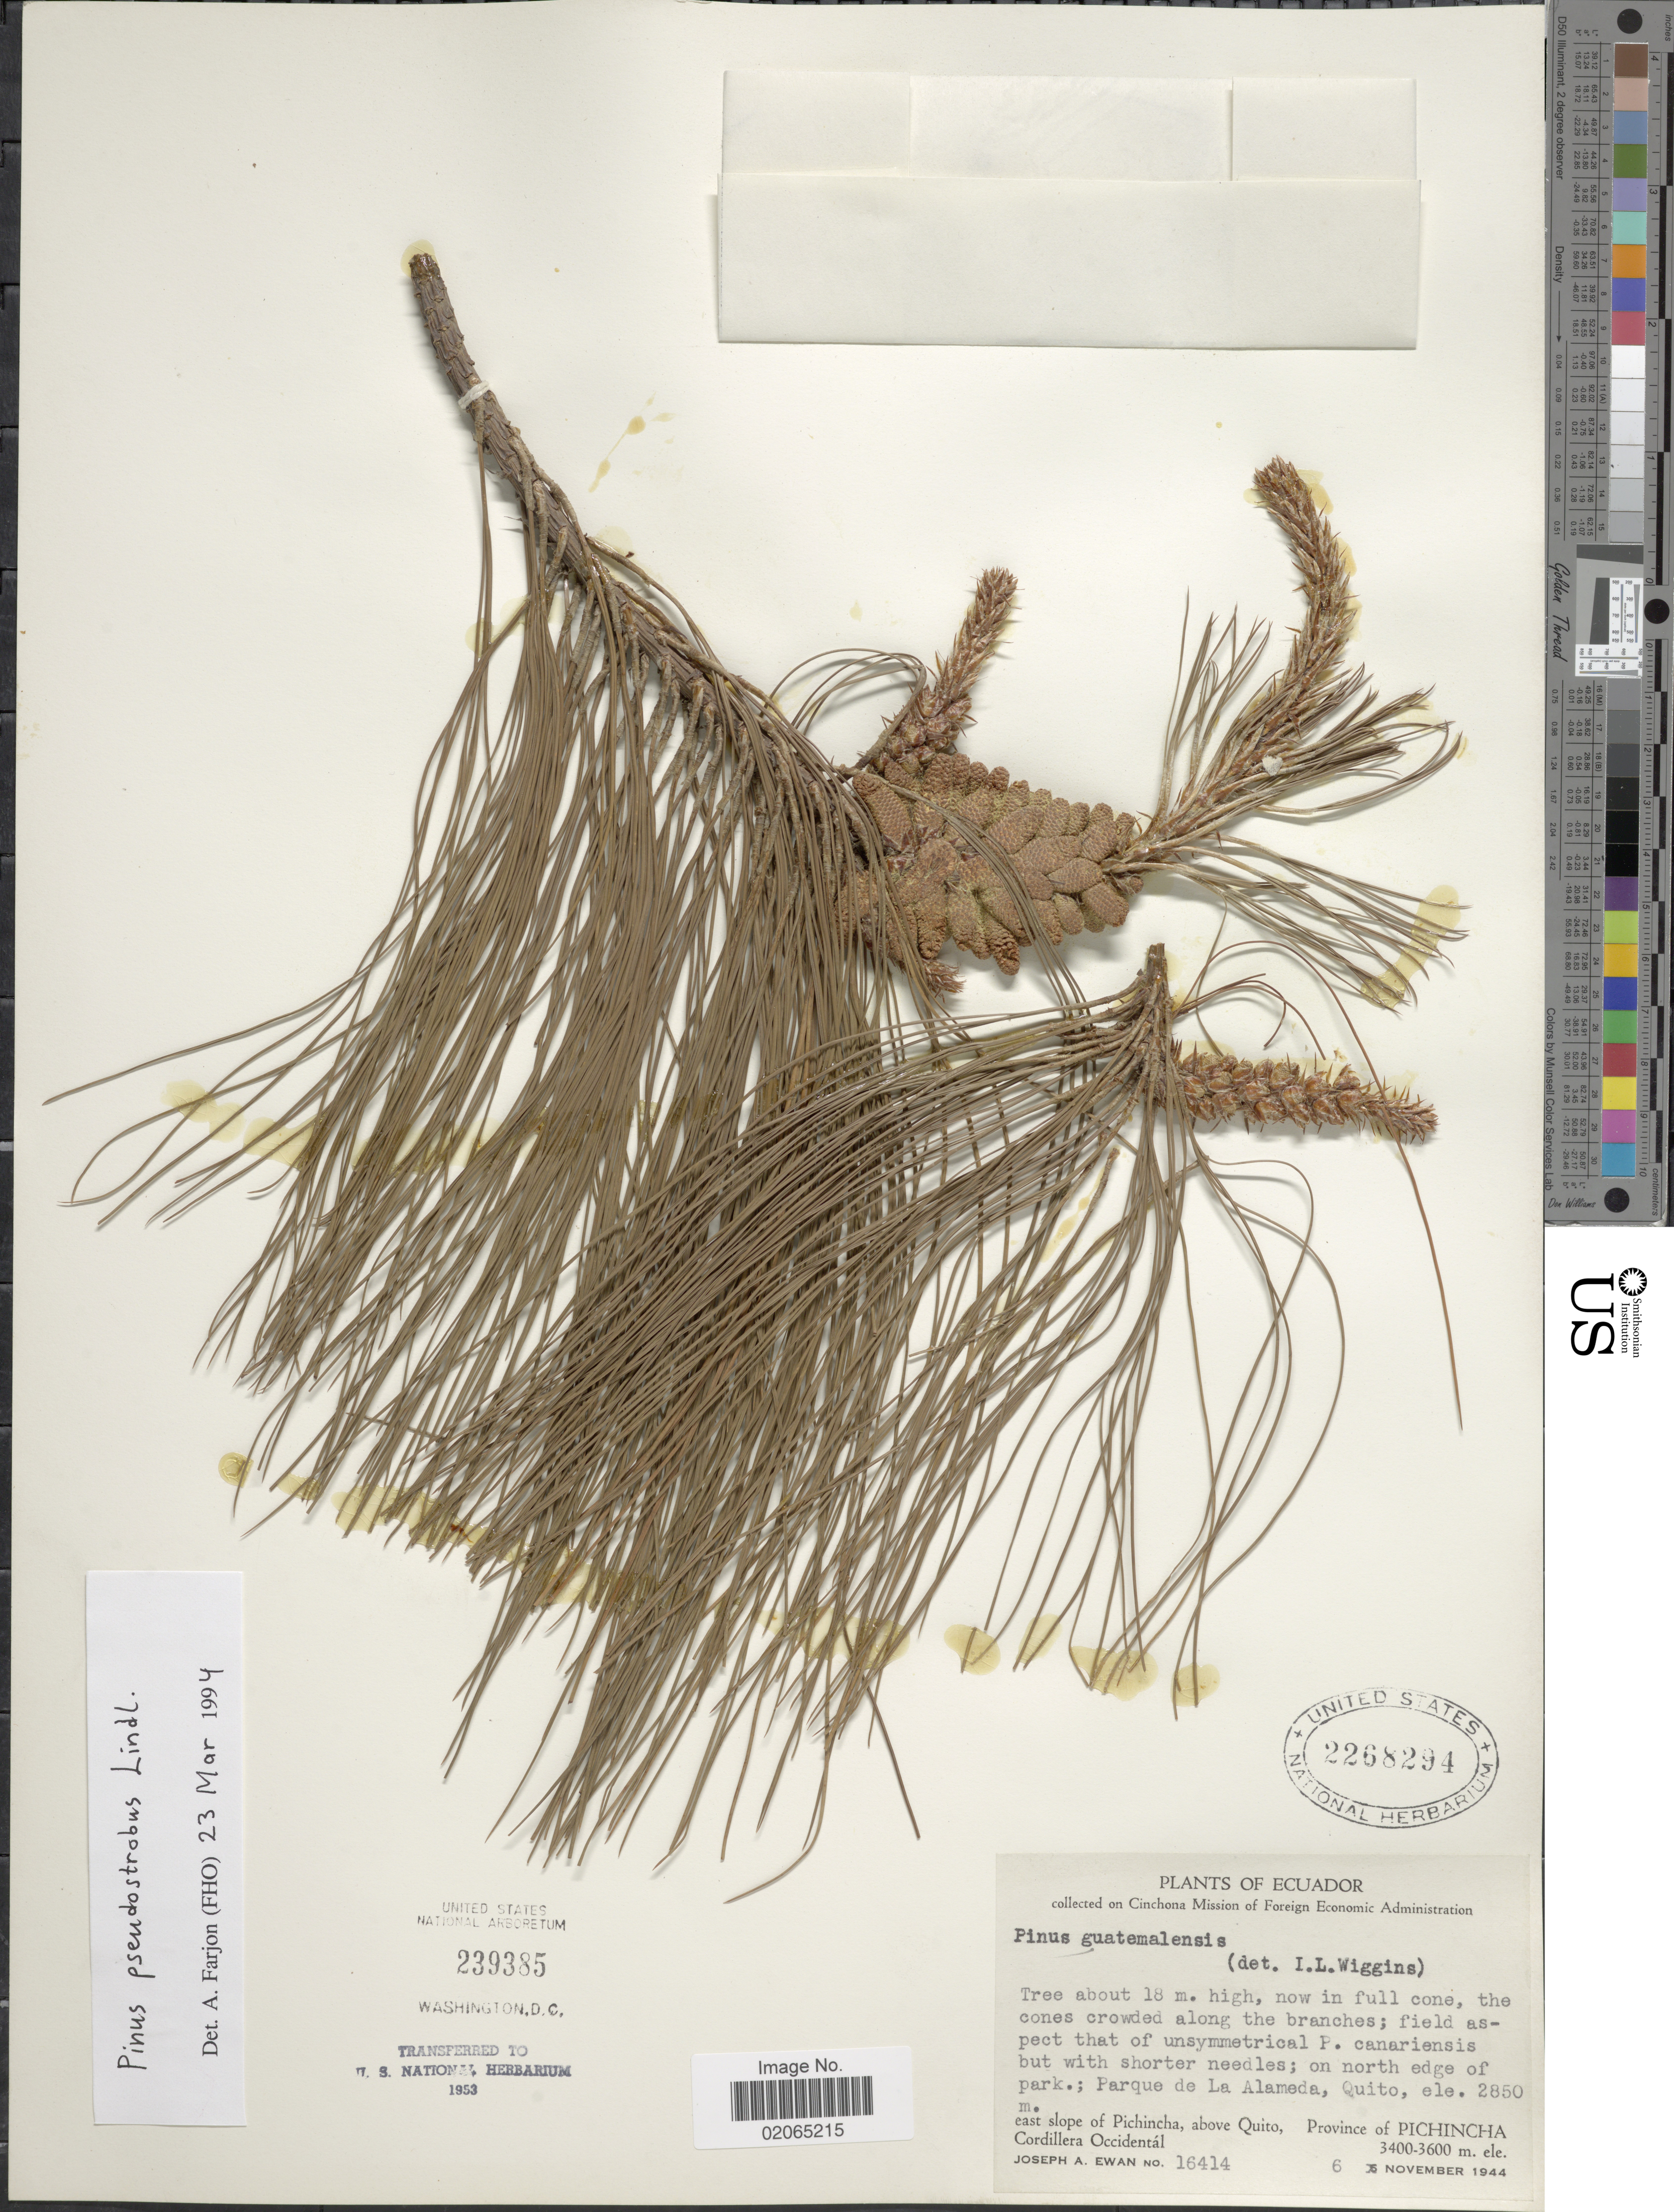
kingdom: Plantae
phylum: Tracheophyta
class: Pinopsida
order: Pinales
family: Pinaceae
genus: Pinus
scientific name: Pinus pseudostrobus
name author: Lindl.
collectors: J. A. Ewan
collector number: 16414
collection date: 1944-11-06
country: Ecuador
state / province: Pichincha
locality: East slope of Pichincha, above Quito, Province of Pichincha Cordillera Occidental, Parque de la Alameda, Quito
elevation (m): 2850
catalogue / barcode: US 2268294